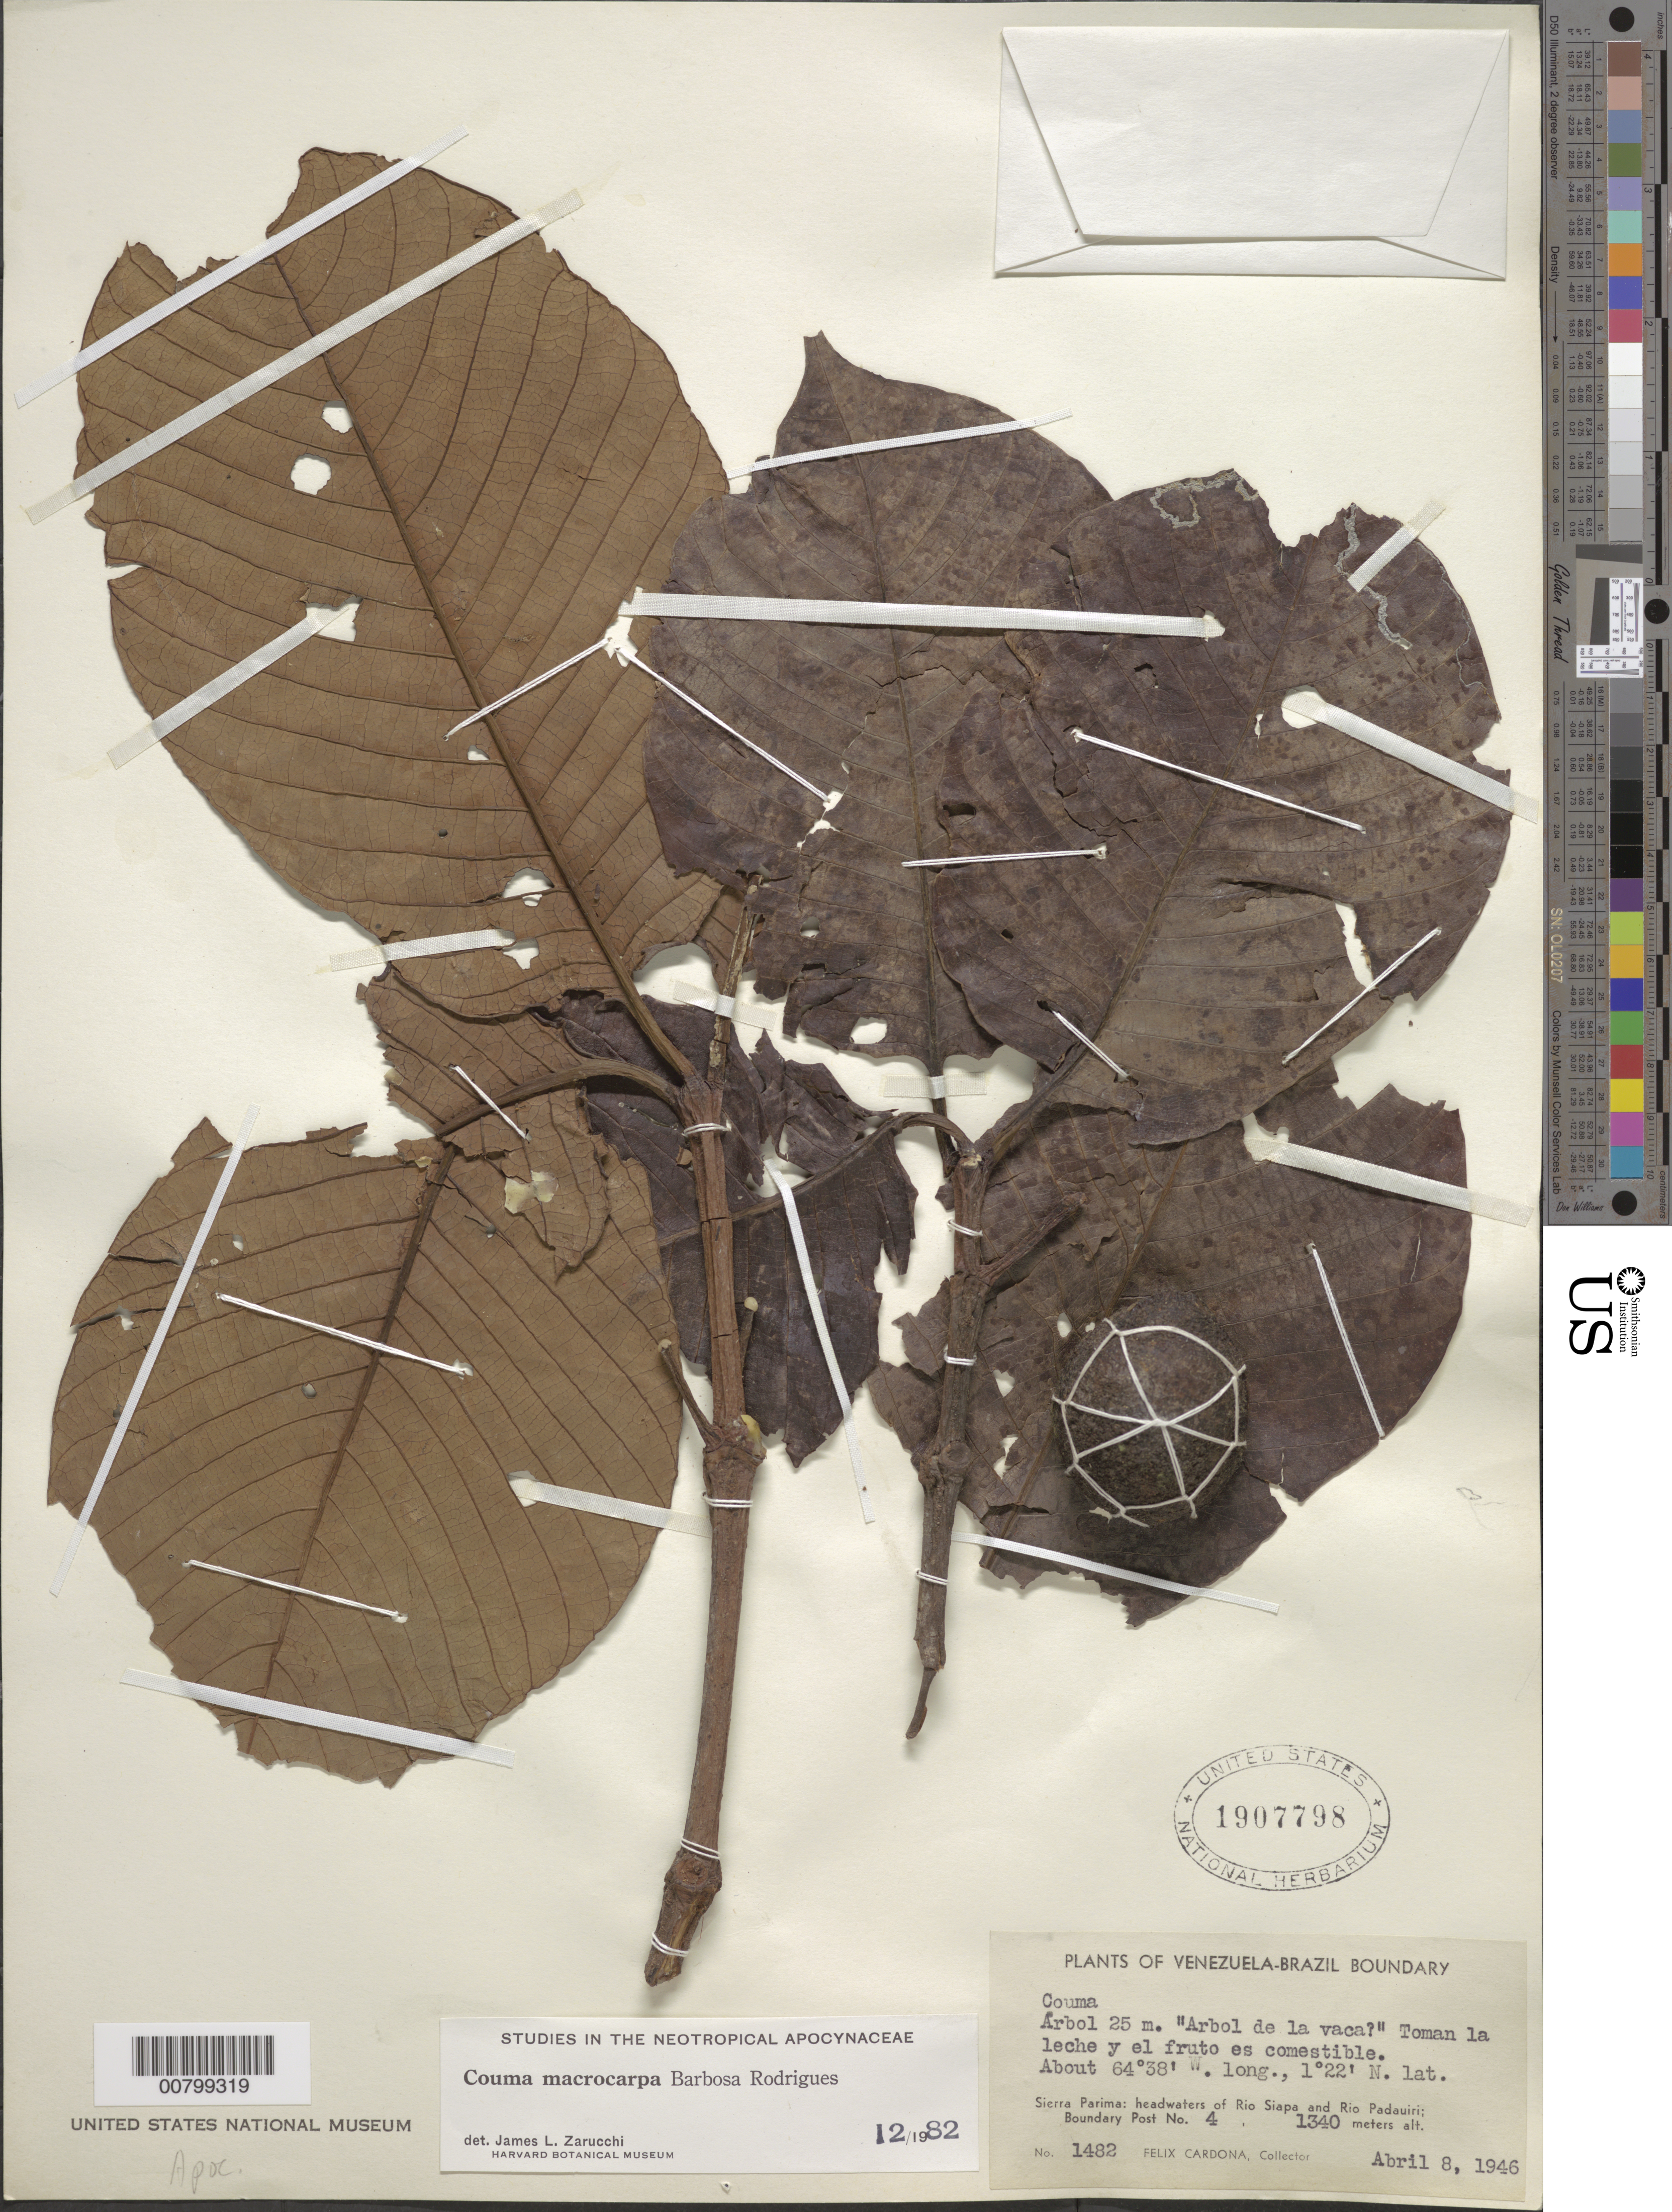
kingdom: Plantae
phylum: Tracheophyta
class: Magnoliopsida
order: Gentianales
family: Apocynaceae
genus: Couma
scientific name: Couma macrocarpa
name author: Barb. Rodr.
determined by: Zarucchi, J. L.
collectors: F. Cardona Puig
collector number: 1482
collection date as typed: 8-Apr-46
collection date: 1946-04-08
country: Venezuela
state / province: Amazonas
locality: Sierra Parima, headwaters of Río Siapa and Río Padauiri; Boundary Post no. 4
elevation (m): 1340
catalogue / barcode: US 1907798